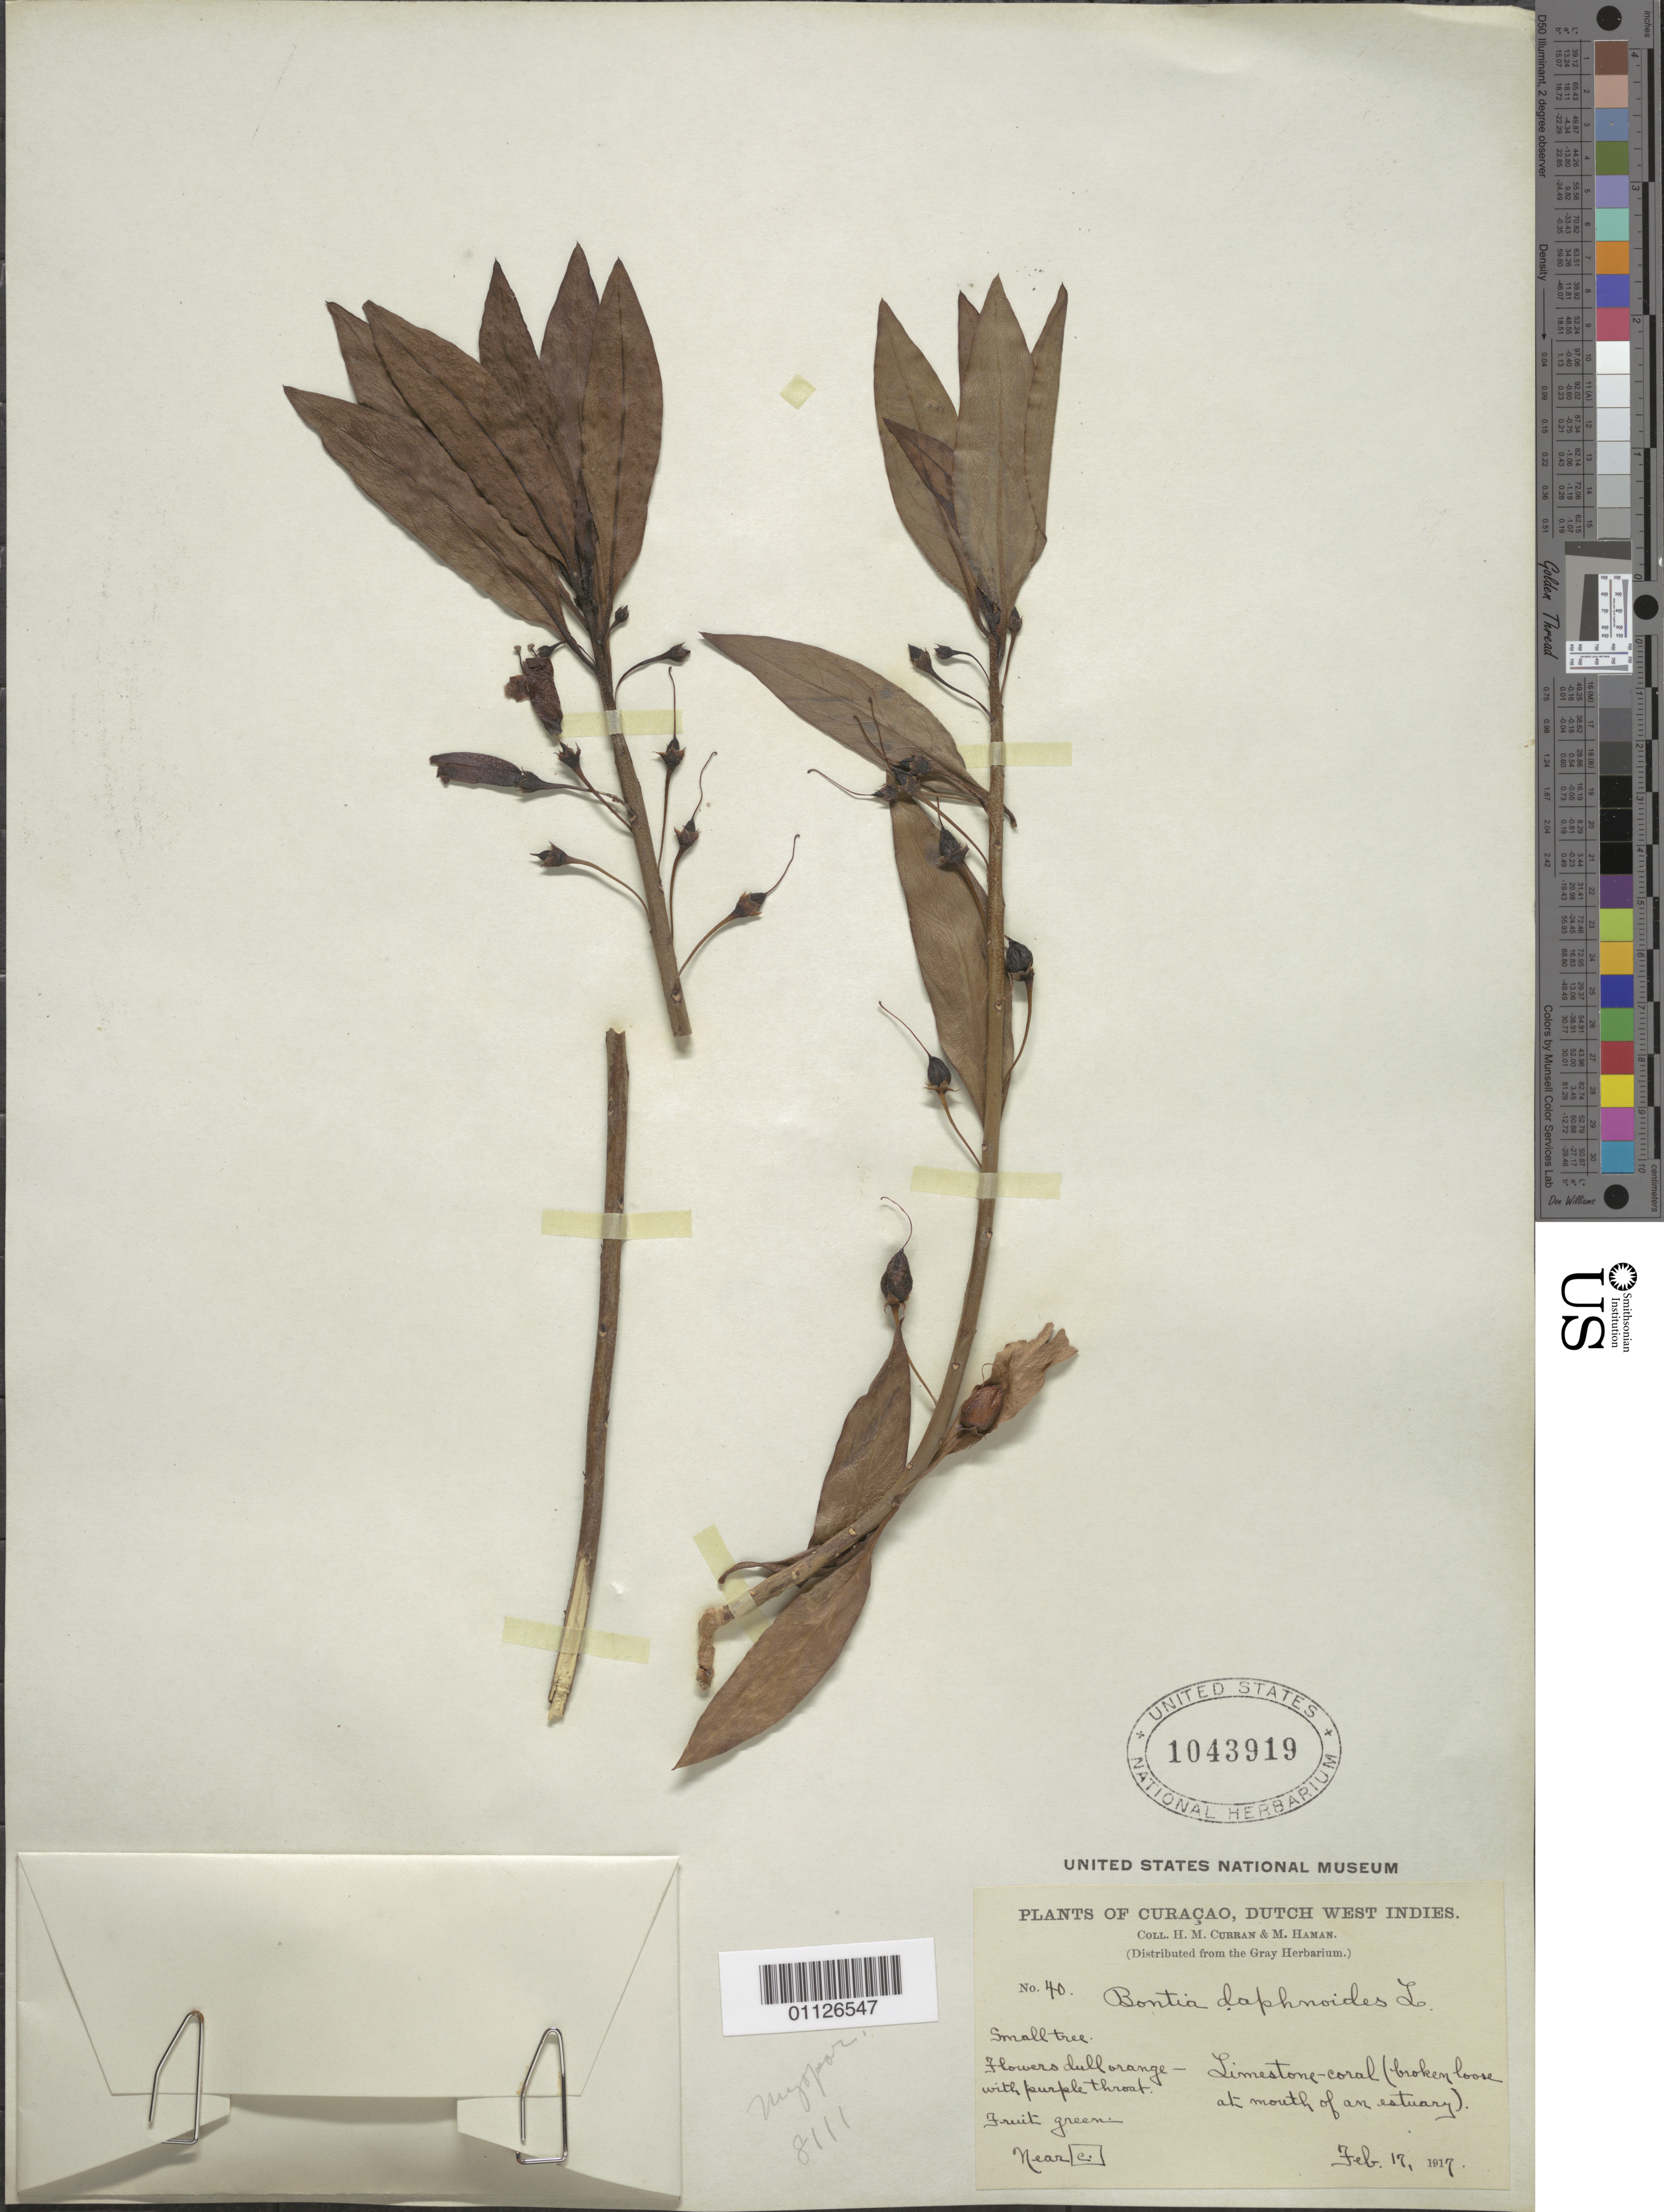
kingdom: Plantae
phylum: Tracheophyta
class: Magnoliopsida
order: Lamiales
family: Scrophulariaceae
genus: Bontia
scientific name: Bontia daphnoides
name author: L.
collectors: H. M. Curran & M. Haman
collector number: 40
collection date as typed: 17 Feb 1917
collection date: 1917-02-17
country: Curaçao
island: Curaçao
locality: Near C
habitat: limestone-coral (broken loose at mouth of an estuary)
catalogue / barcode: US 1043919